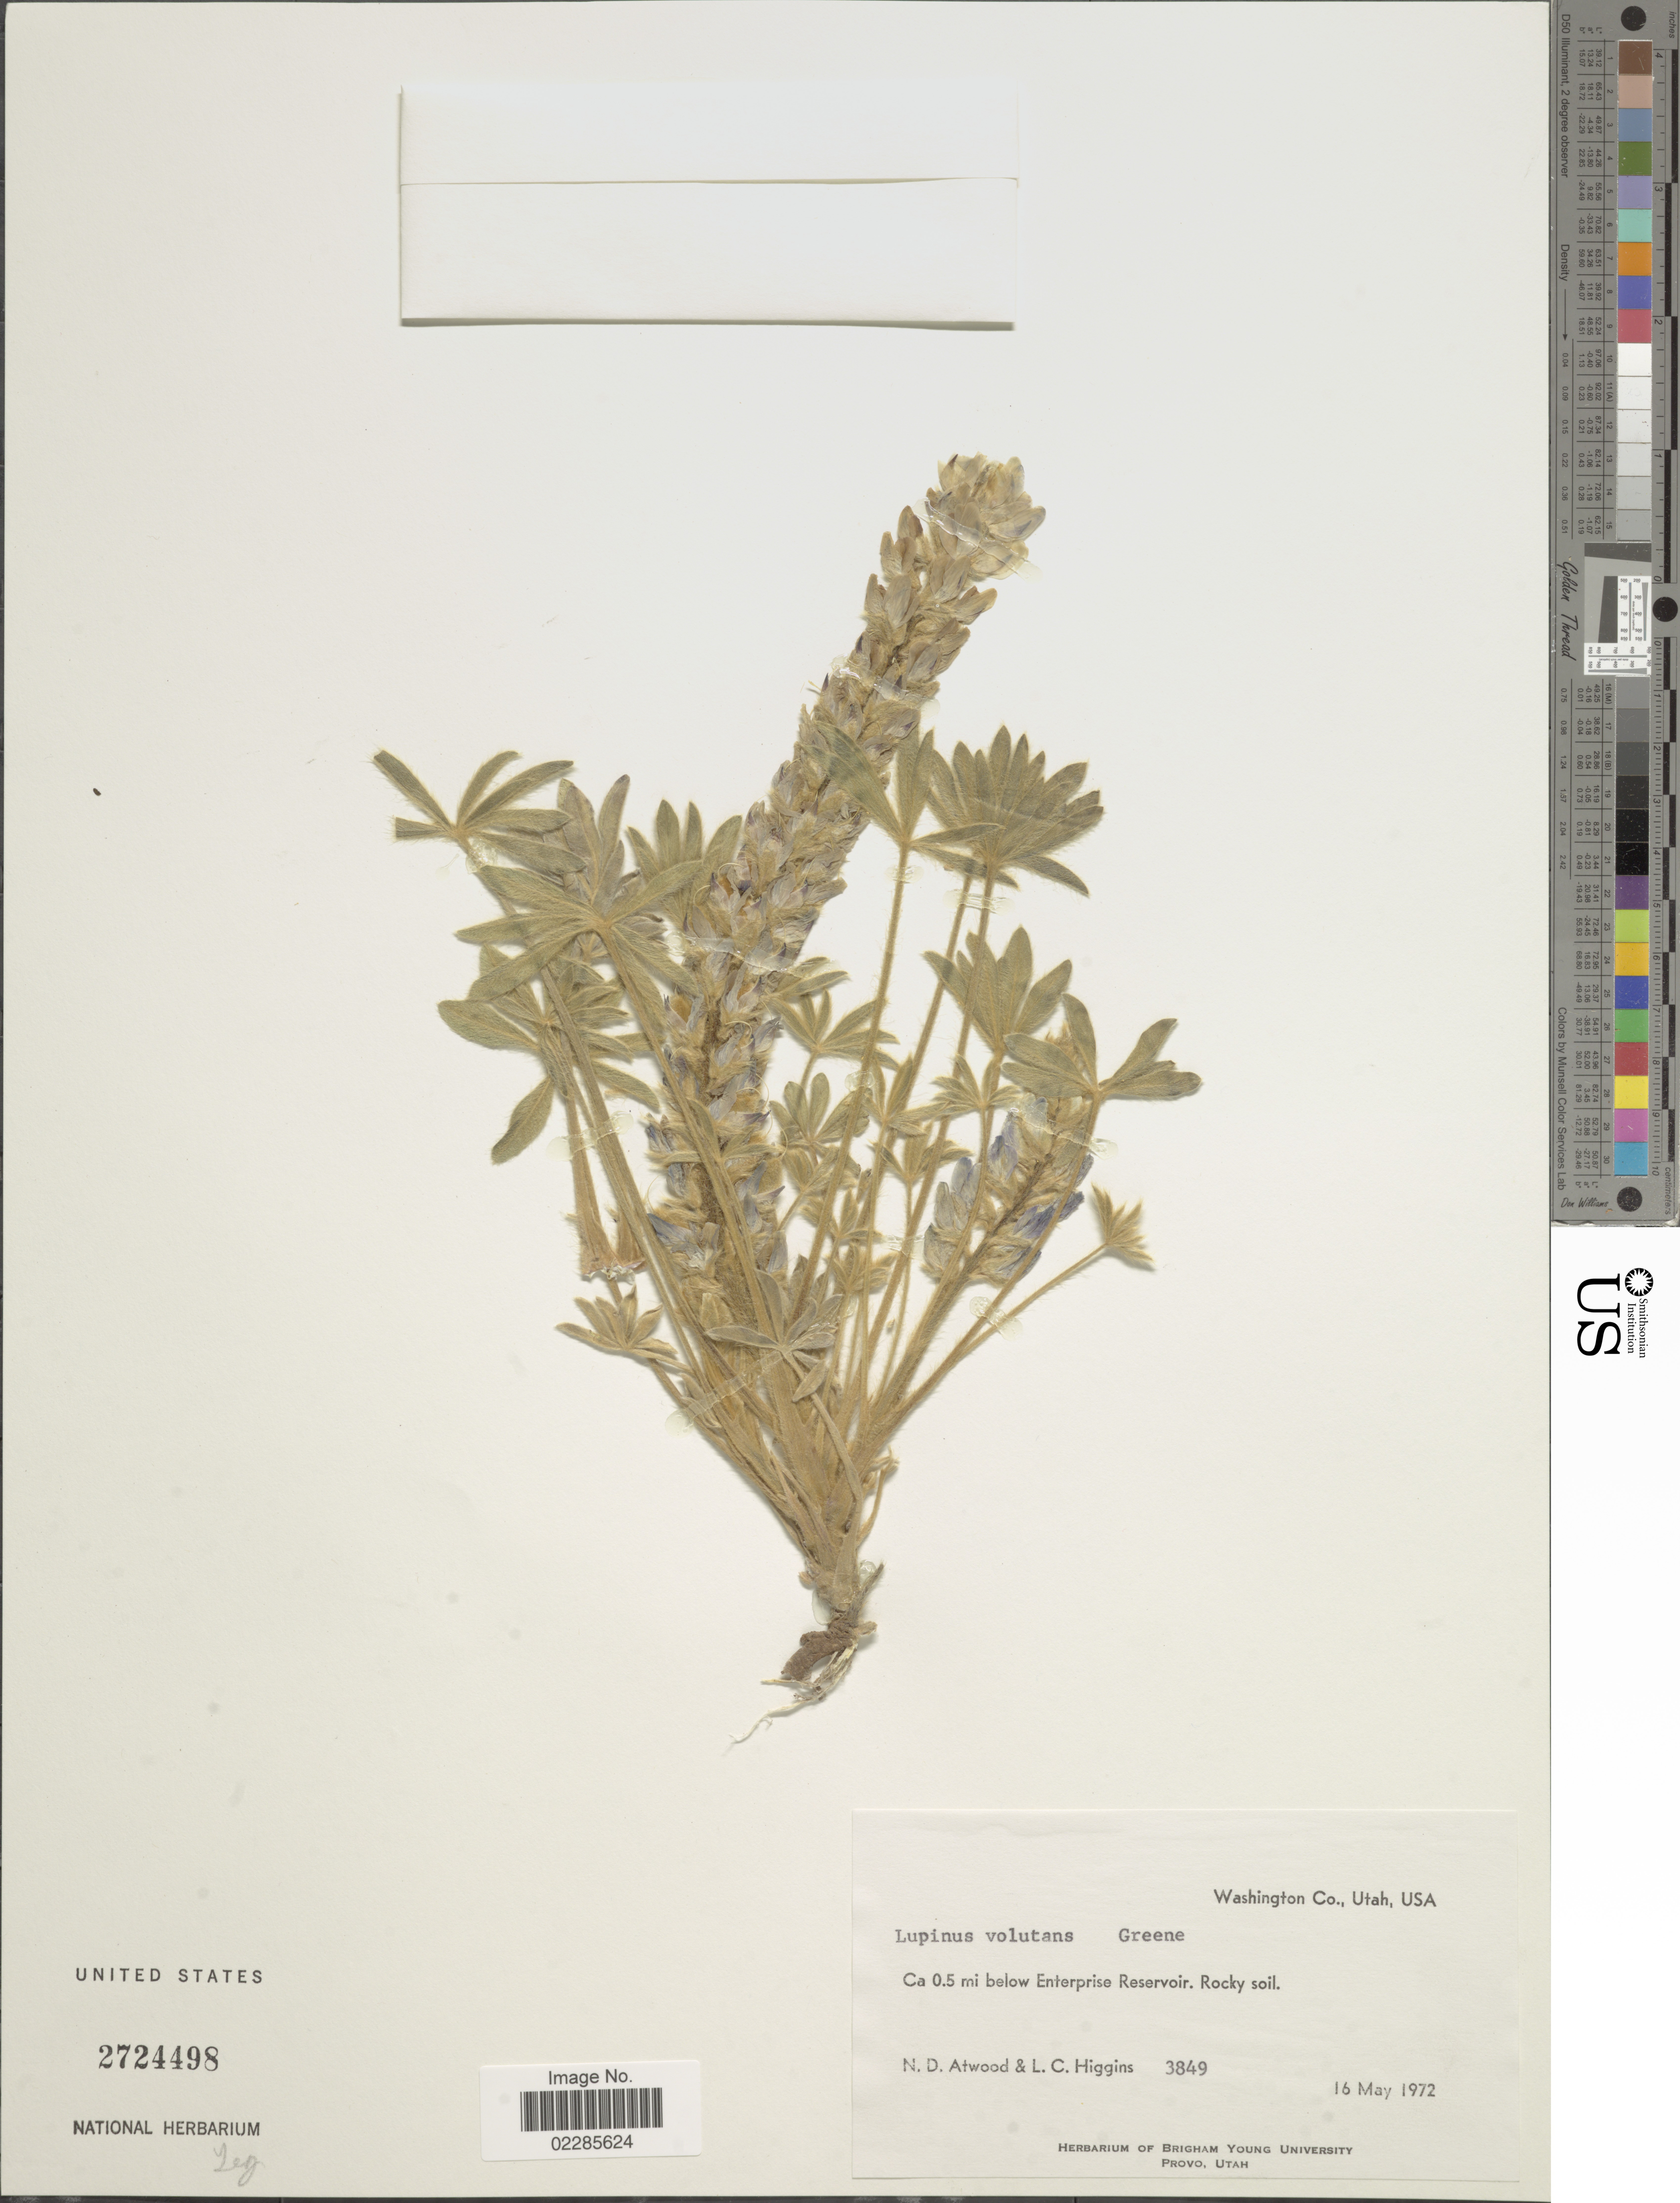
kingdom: Plantae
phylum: Tracheophyta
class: Magnoliopsida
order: Fabales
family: Fabaceae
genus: Lupinus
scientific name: Lupinus lepidus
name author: Douglas ex Lindl.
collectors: N. Atwood & L. Higgins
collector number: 3849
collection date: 1972-05-16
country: United States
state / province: Utah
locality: Washington Co., Utah, Ca. 0.5 mi below Enterprise Reservoir. Rocky soil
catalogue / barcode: US 2724498